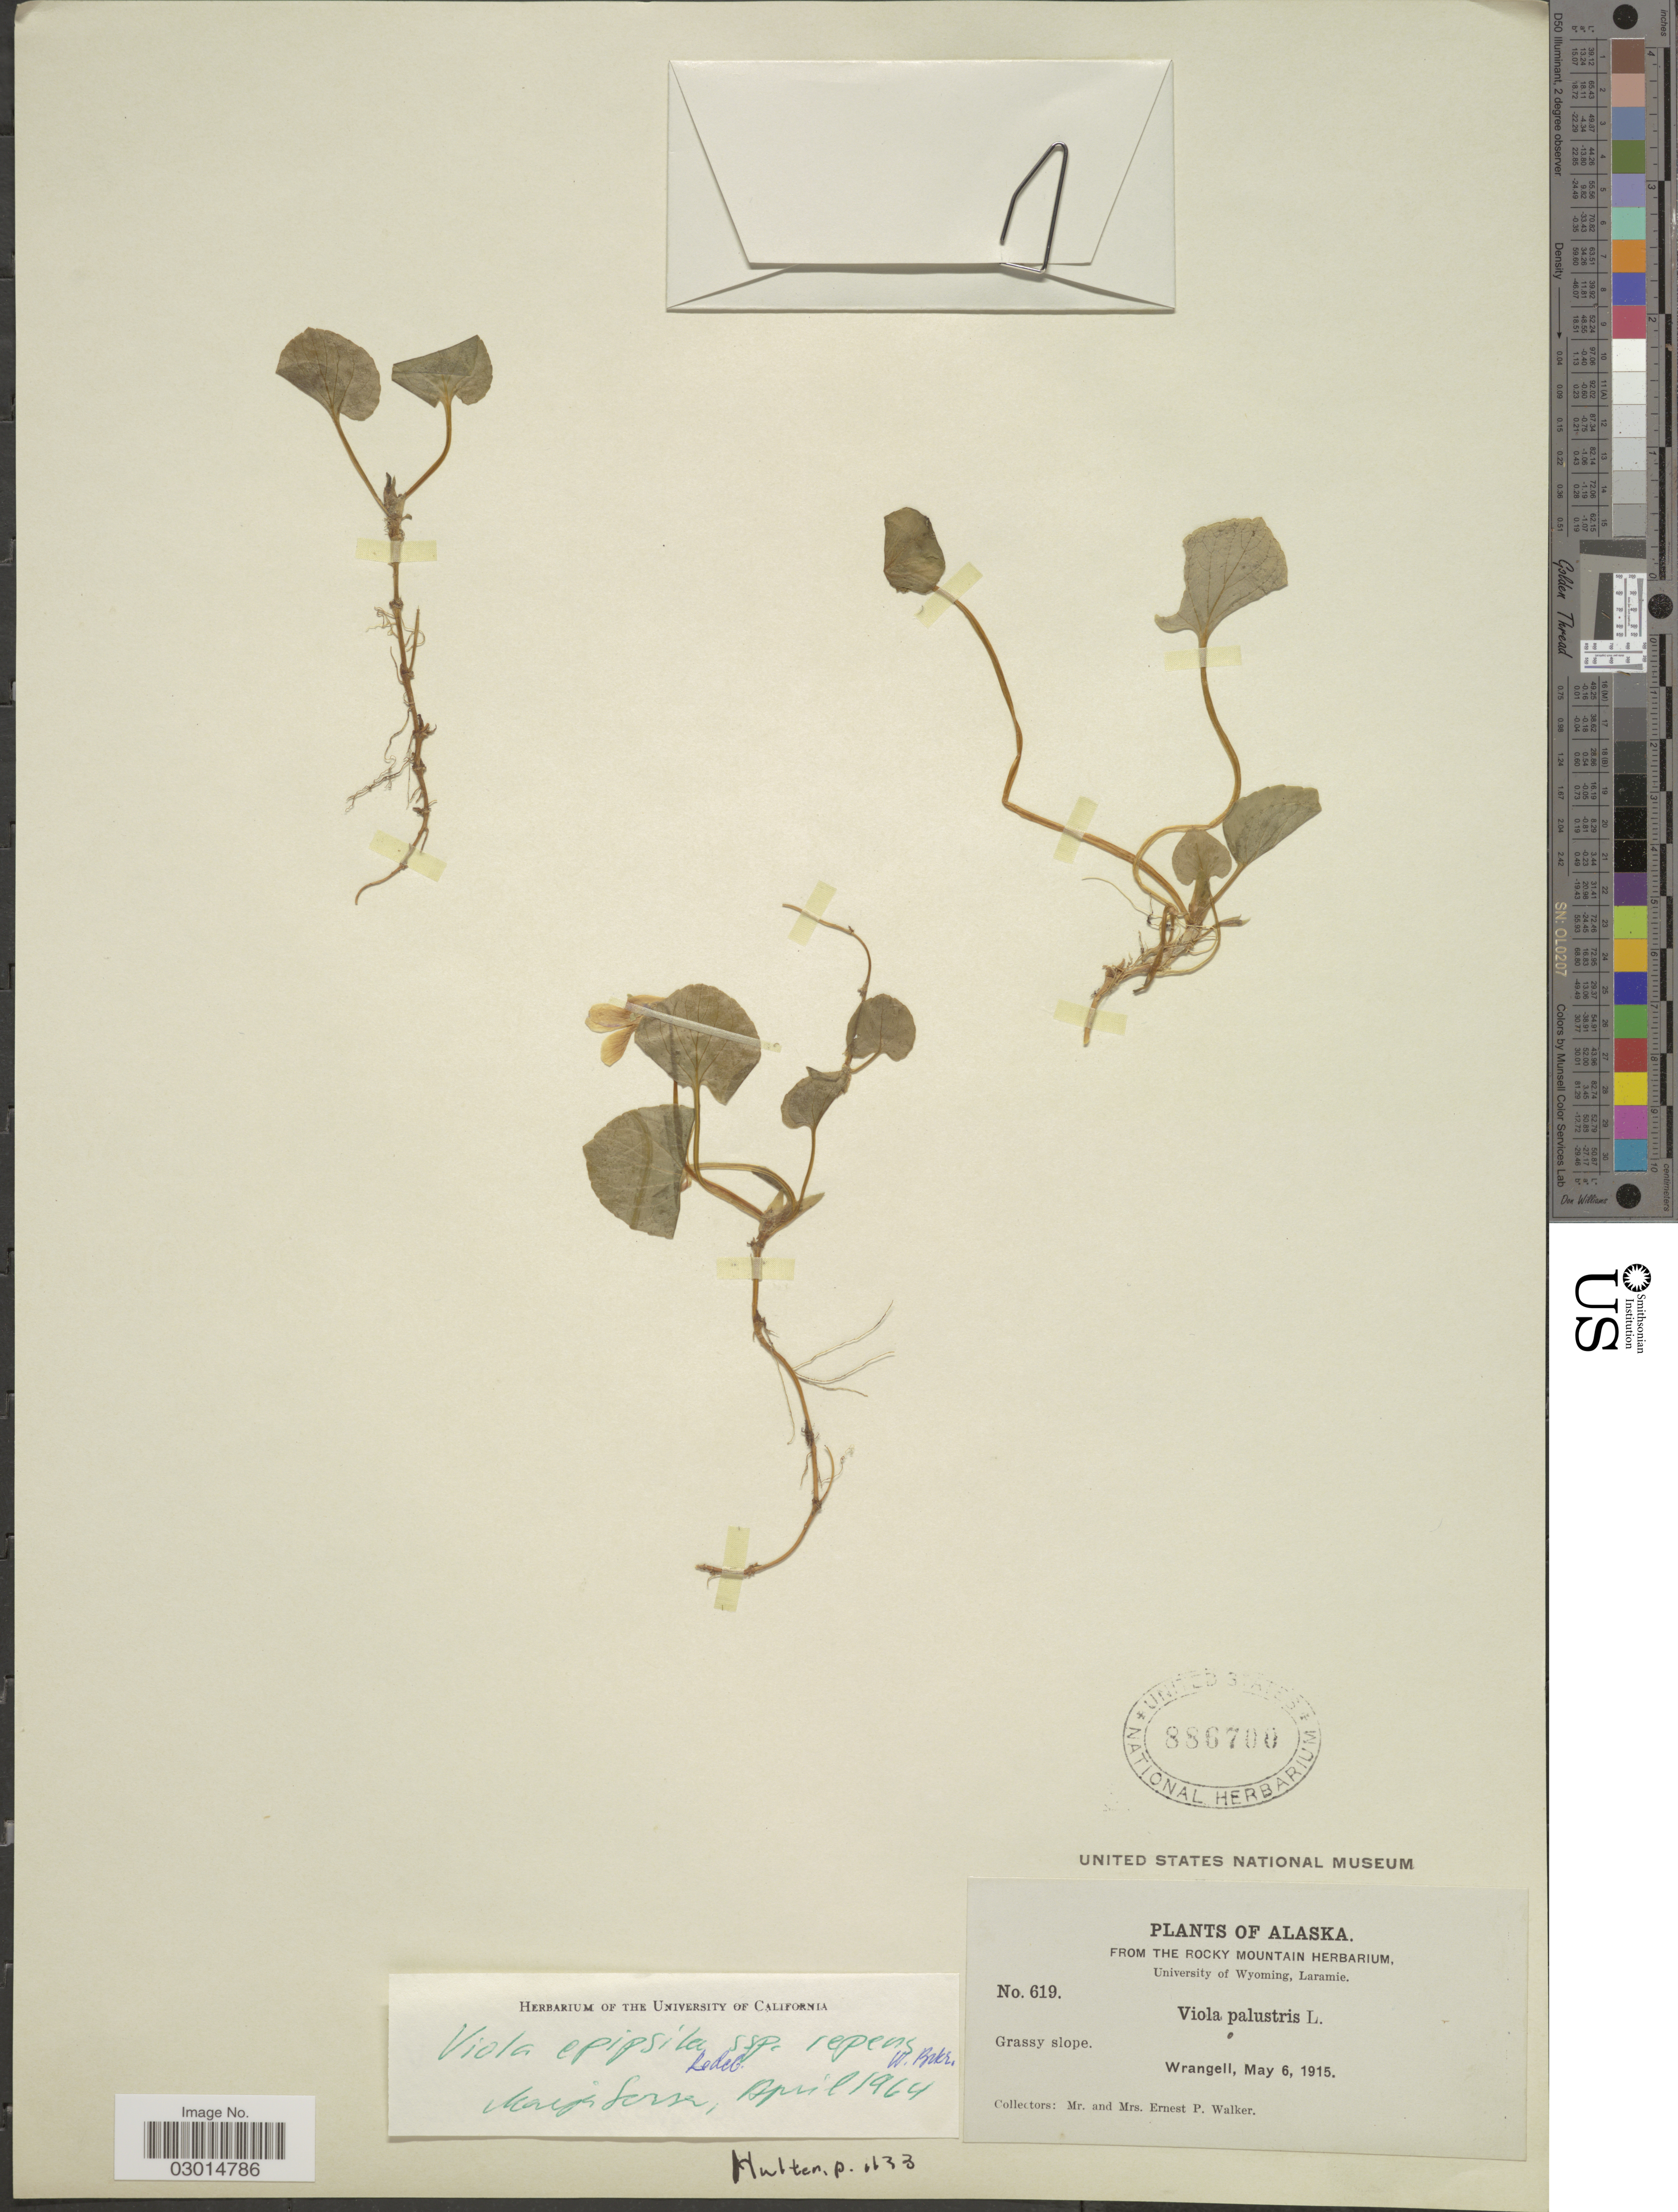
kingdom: Plantae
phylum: Tracheophyta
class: Magnoliopsida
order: Malpighiales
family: Violaceae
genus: Viola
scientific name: Viola epipsila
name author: Ledeb.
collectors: E. P. Walker & E. Walker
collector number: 619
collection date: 1915-05-06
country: United States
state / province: Alaska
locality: Wrangell.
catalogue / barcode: US 886700